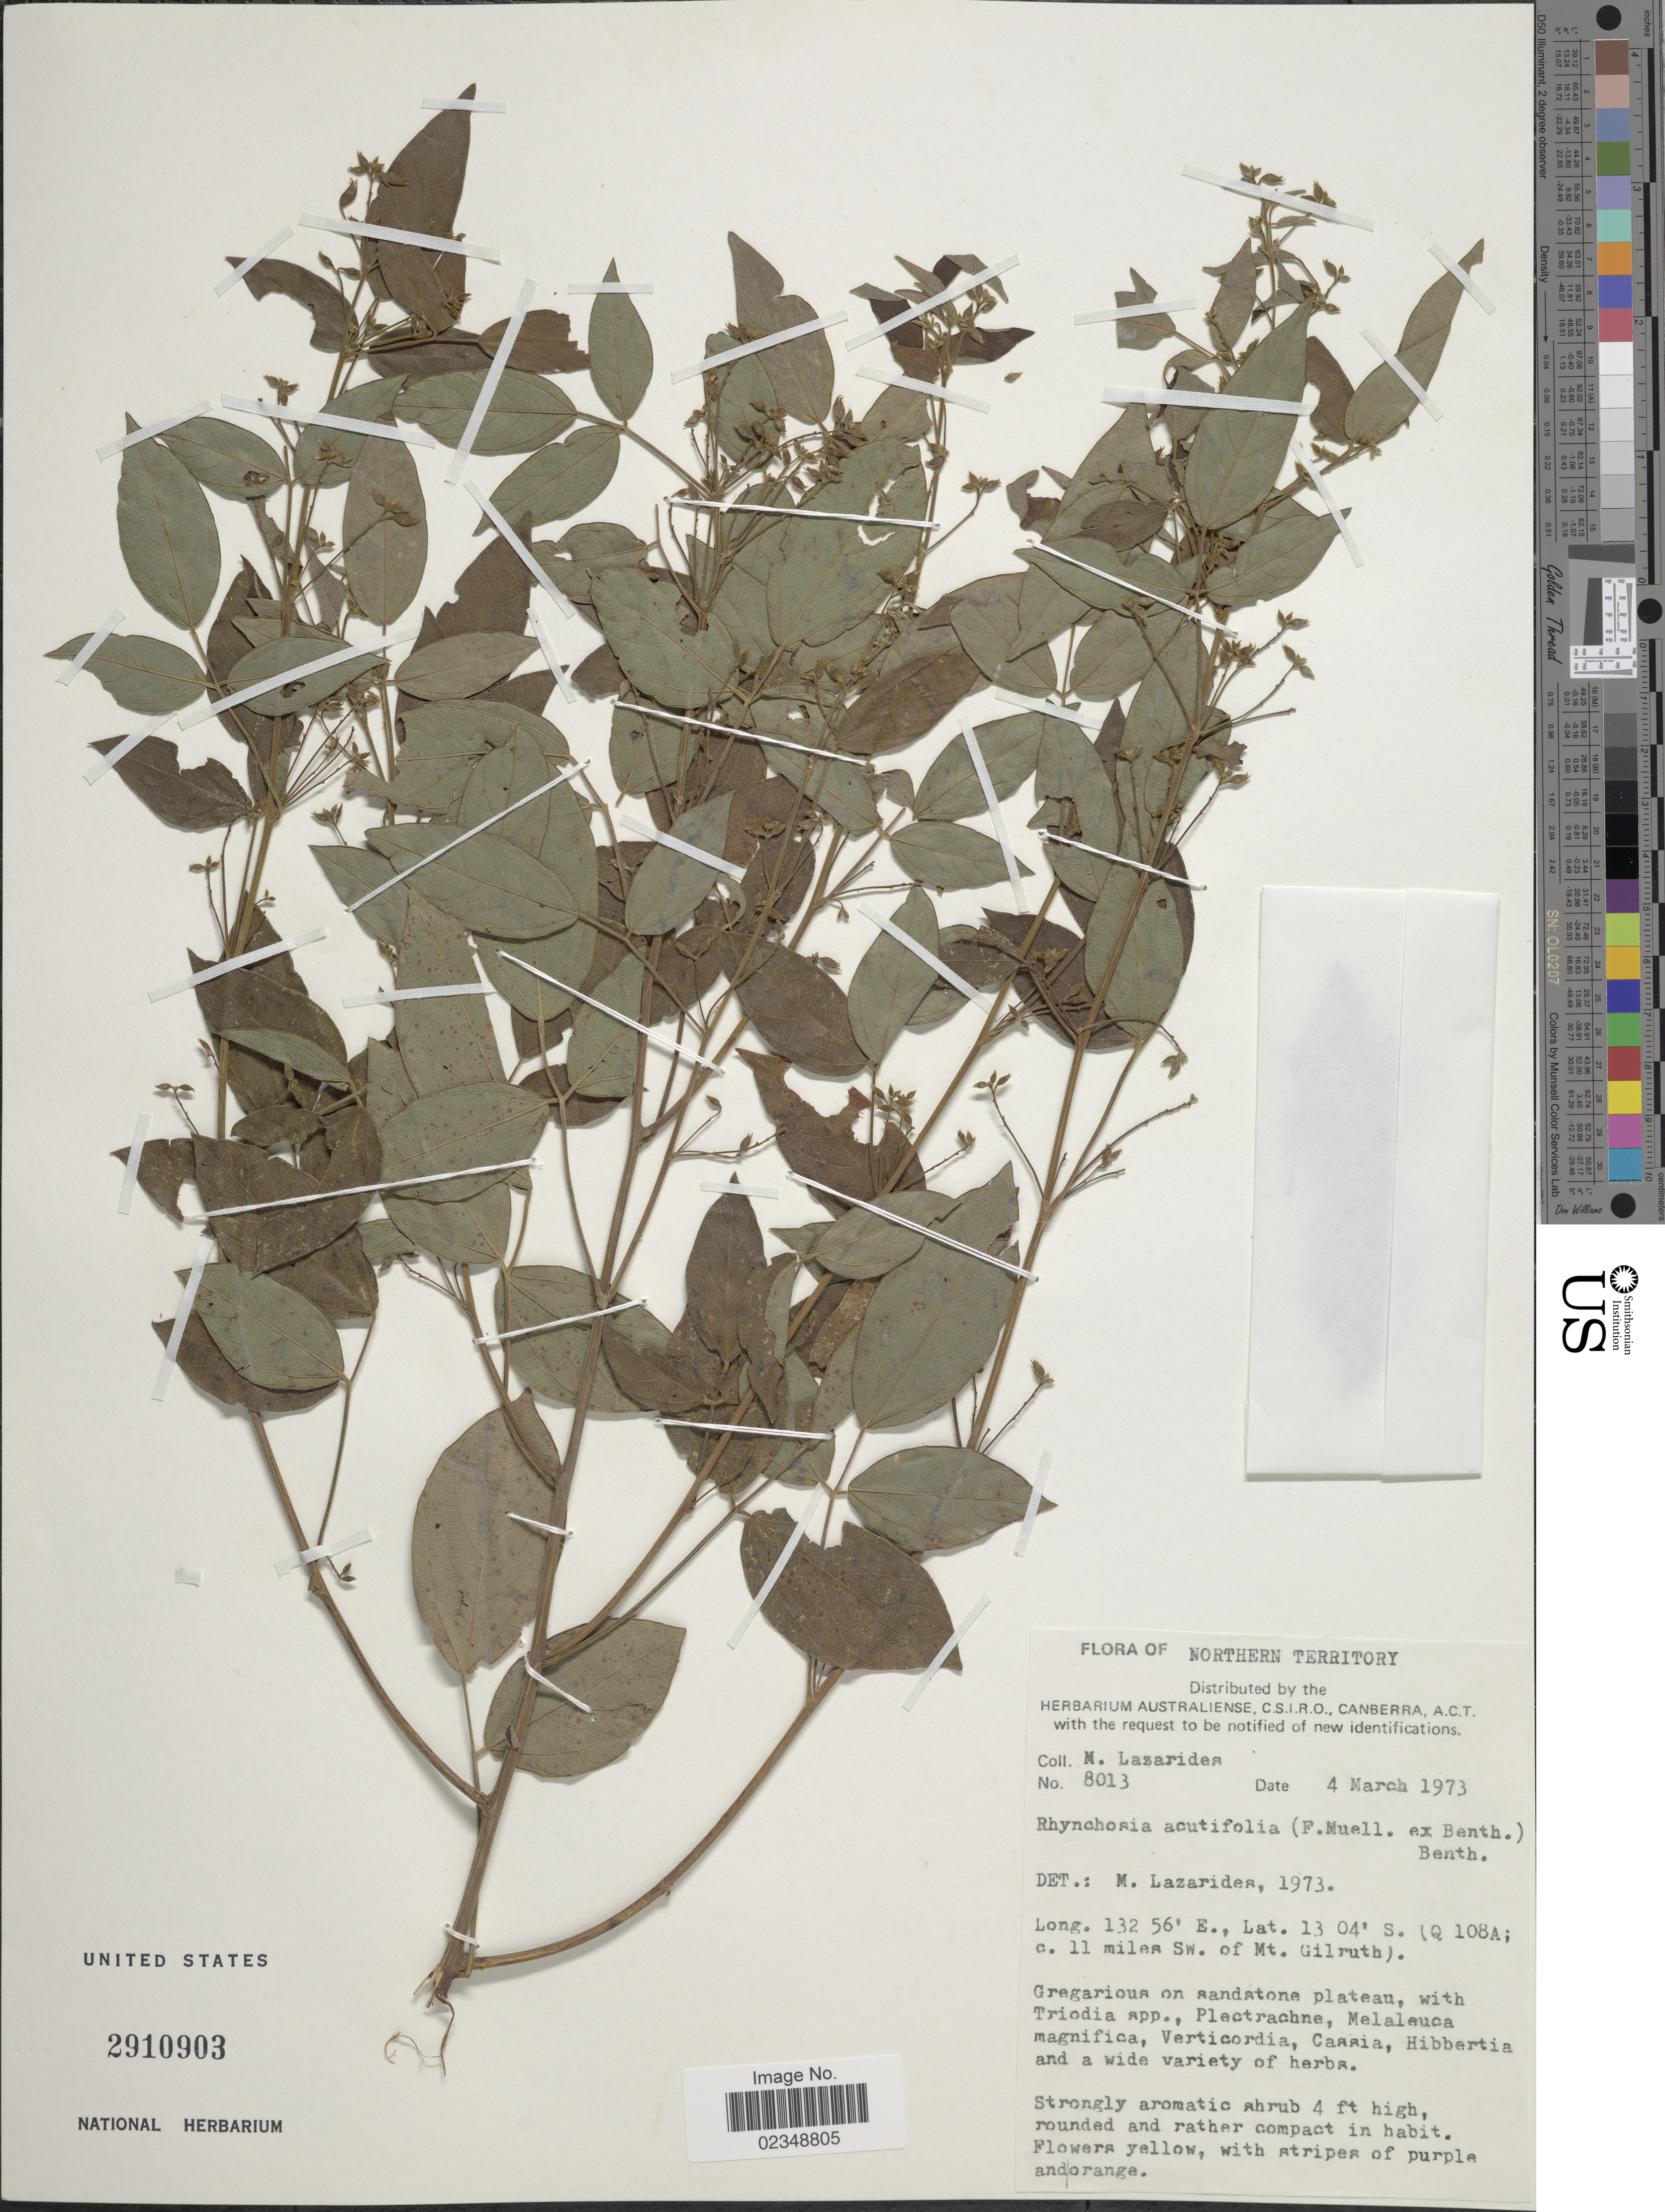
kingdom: Plantae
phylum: Tracheophyta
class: Magnoliopsida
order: Fabales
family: Fabaceae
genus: Rhynchosia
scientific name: Rhynchosia acutifolia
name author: F. Muell. ex Benth.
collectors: M. Lazarides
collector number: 8013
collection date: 1973-03-04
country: Australia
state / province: Northern Territory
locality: (Q 108A; c. 11 miles SW. of Mt. Gilruth)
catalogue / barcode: US 2910903